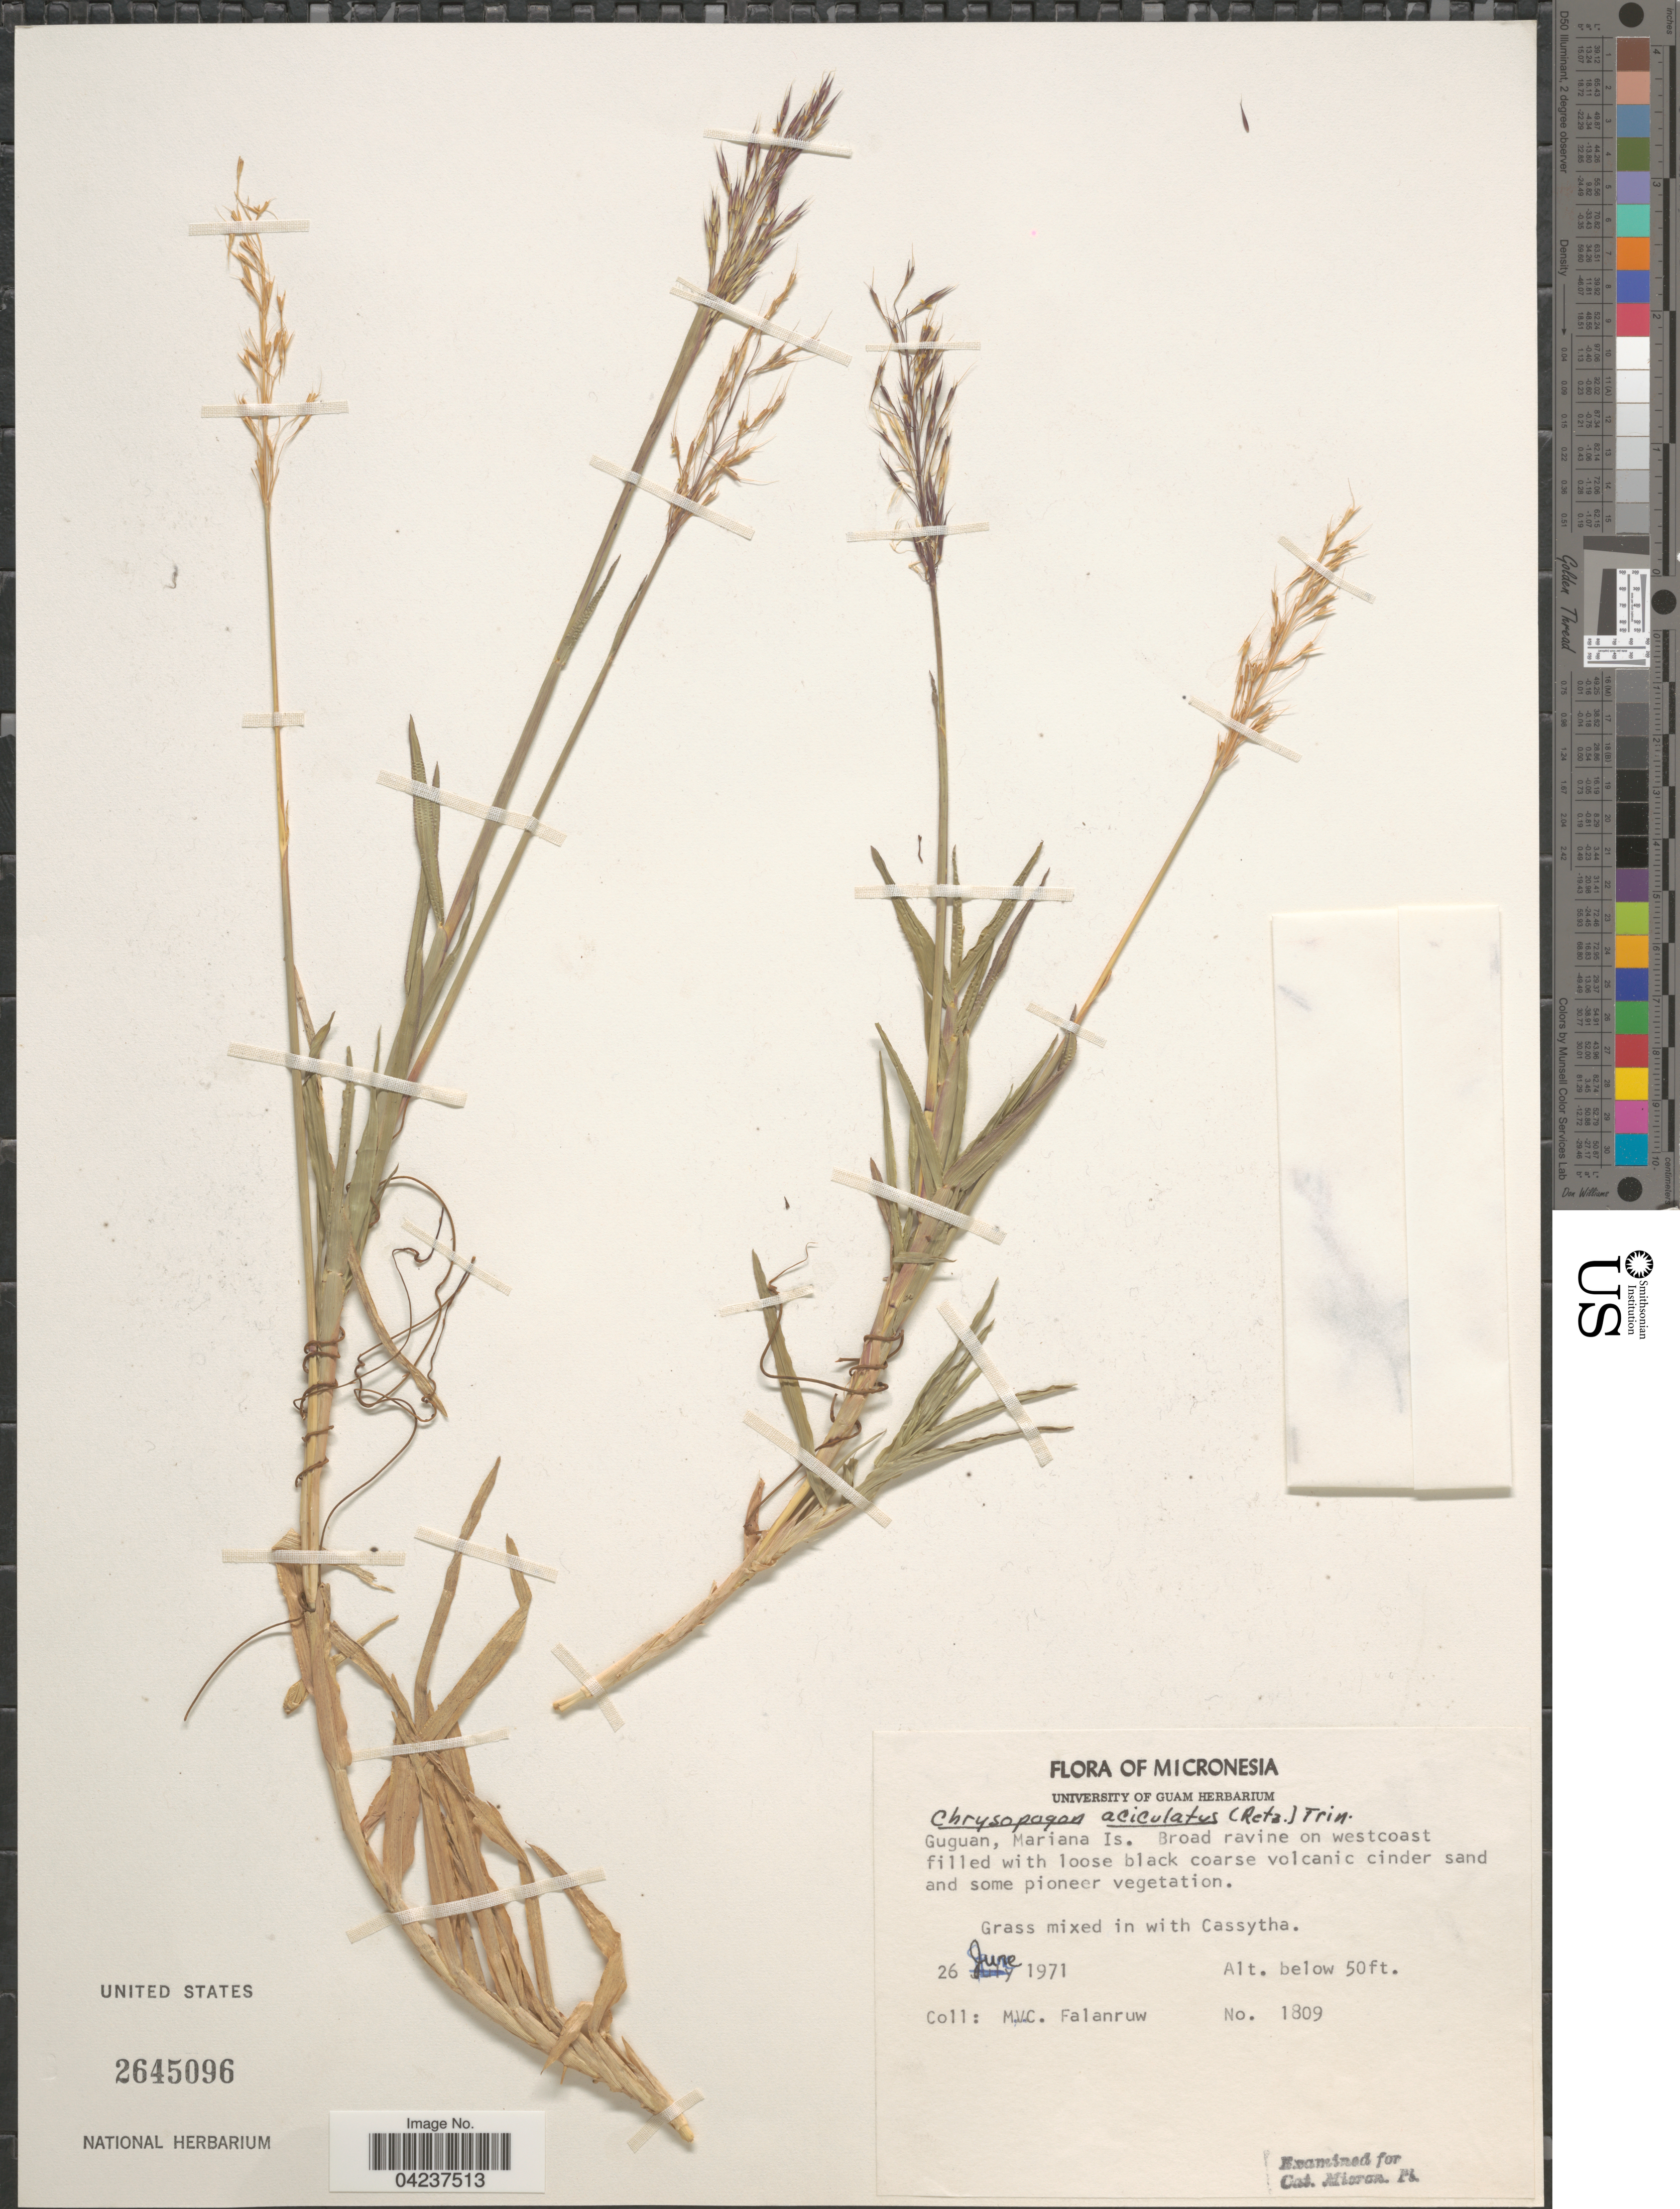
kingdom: Plantae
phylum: Tracheophyta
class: Liliopsida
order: Poales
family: Poaceae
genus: Chrysopogon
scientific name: Chrysopogon aciculatus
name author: (Retz.) Trin.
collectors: M. V. Falanruw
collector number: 1809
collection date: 1971-06-26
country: Northern Mariana Islands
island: Guguan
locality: Guguan, Mariana Is.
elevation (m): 15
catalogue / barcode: US 2645096